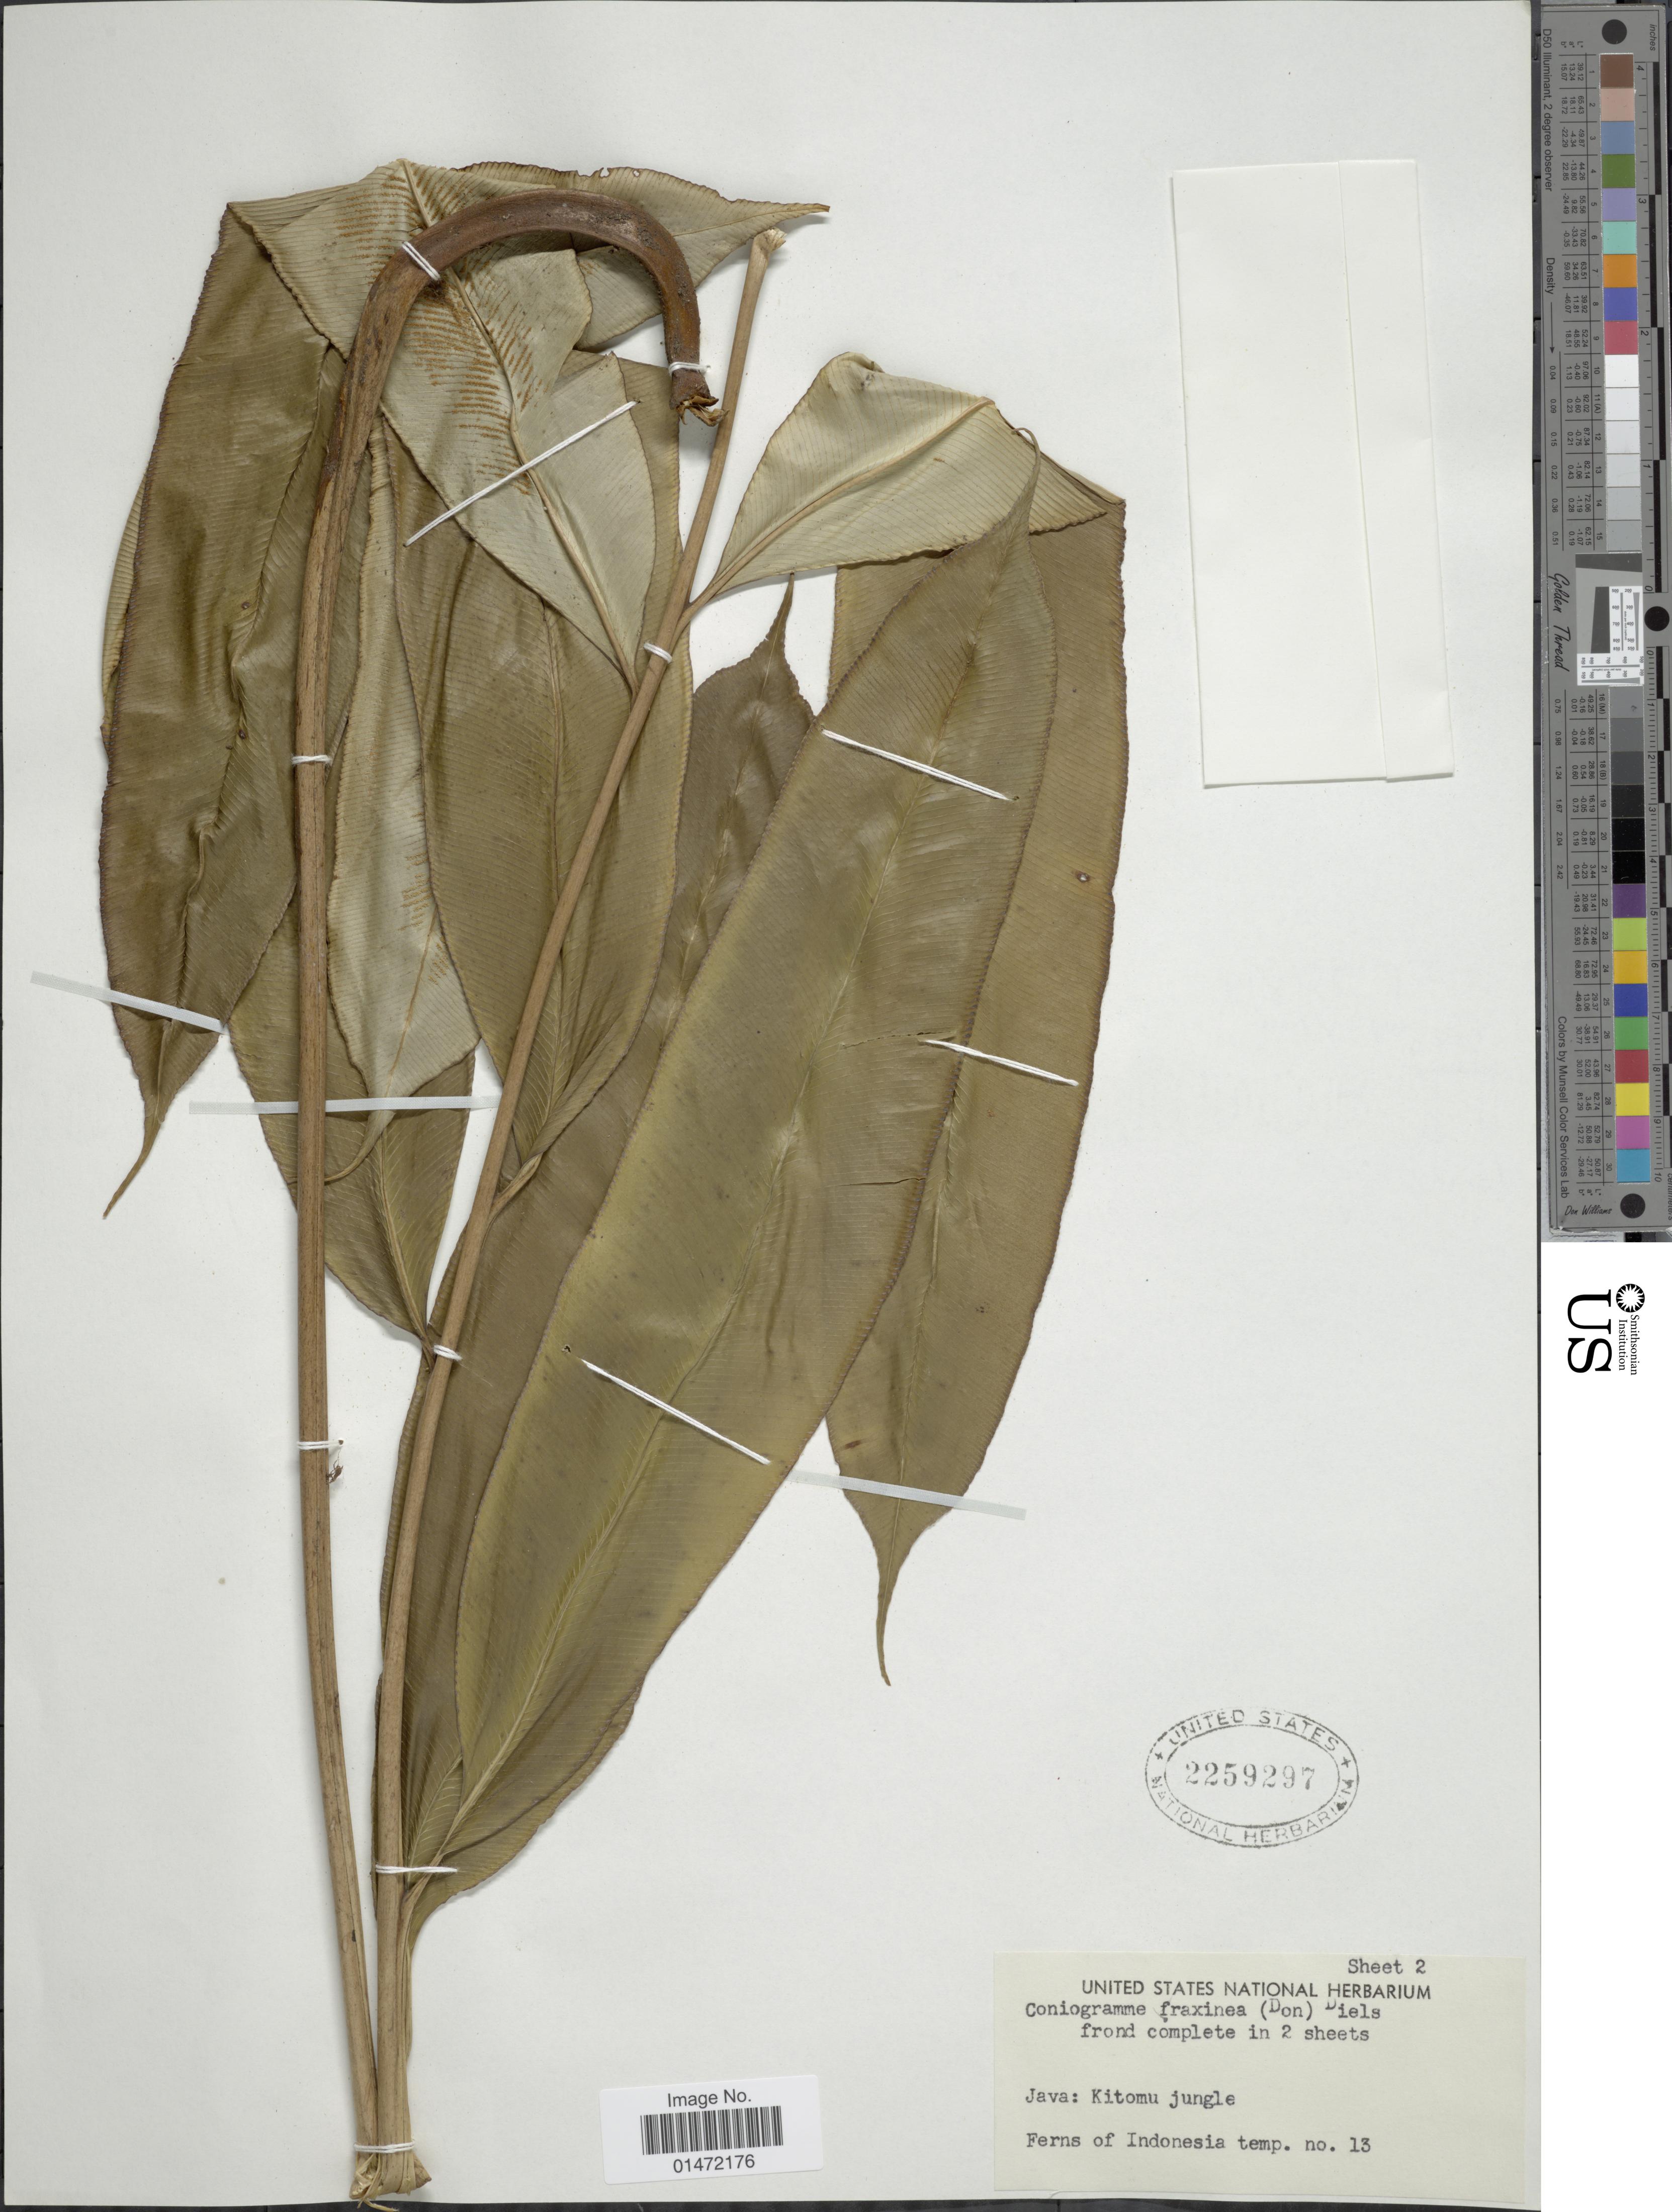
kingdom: Plantae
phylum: Tracheophyta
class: Polypodiopsida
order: Polypodiales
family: Pteridaceae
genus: Coniogramme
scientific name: Coniogramme fraxinea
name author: (D. Don) Diels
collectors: United States National Arboretum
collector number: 13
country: Indonesia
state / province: Java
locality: Kitomu jungle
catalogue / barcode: US 2259297